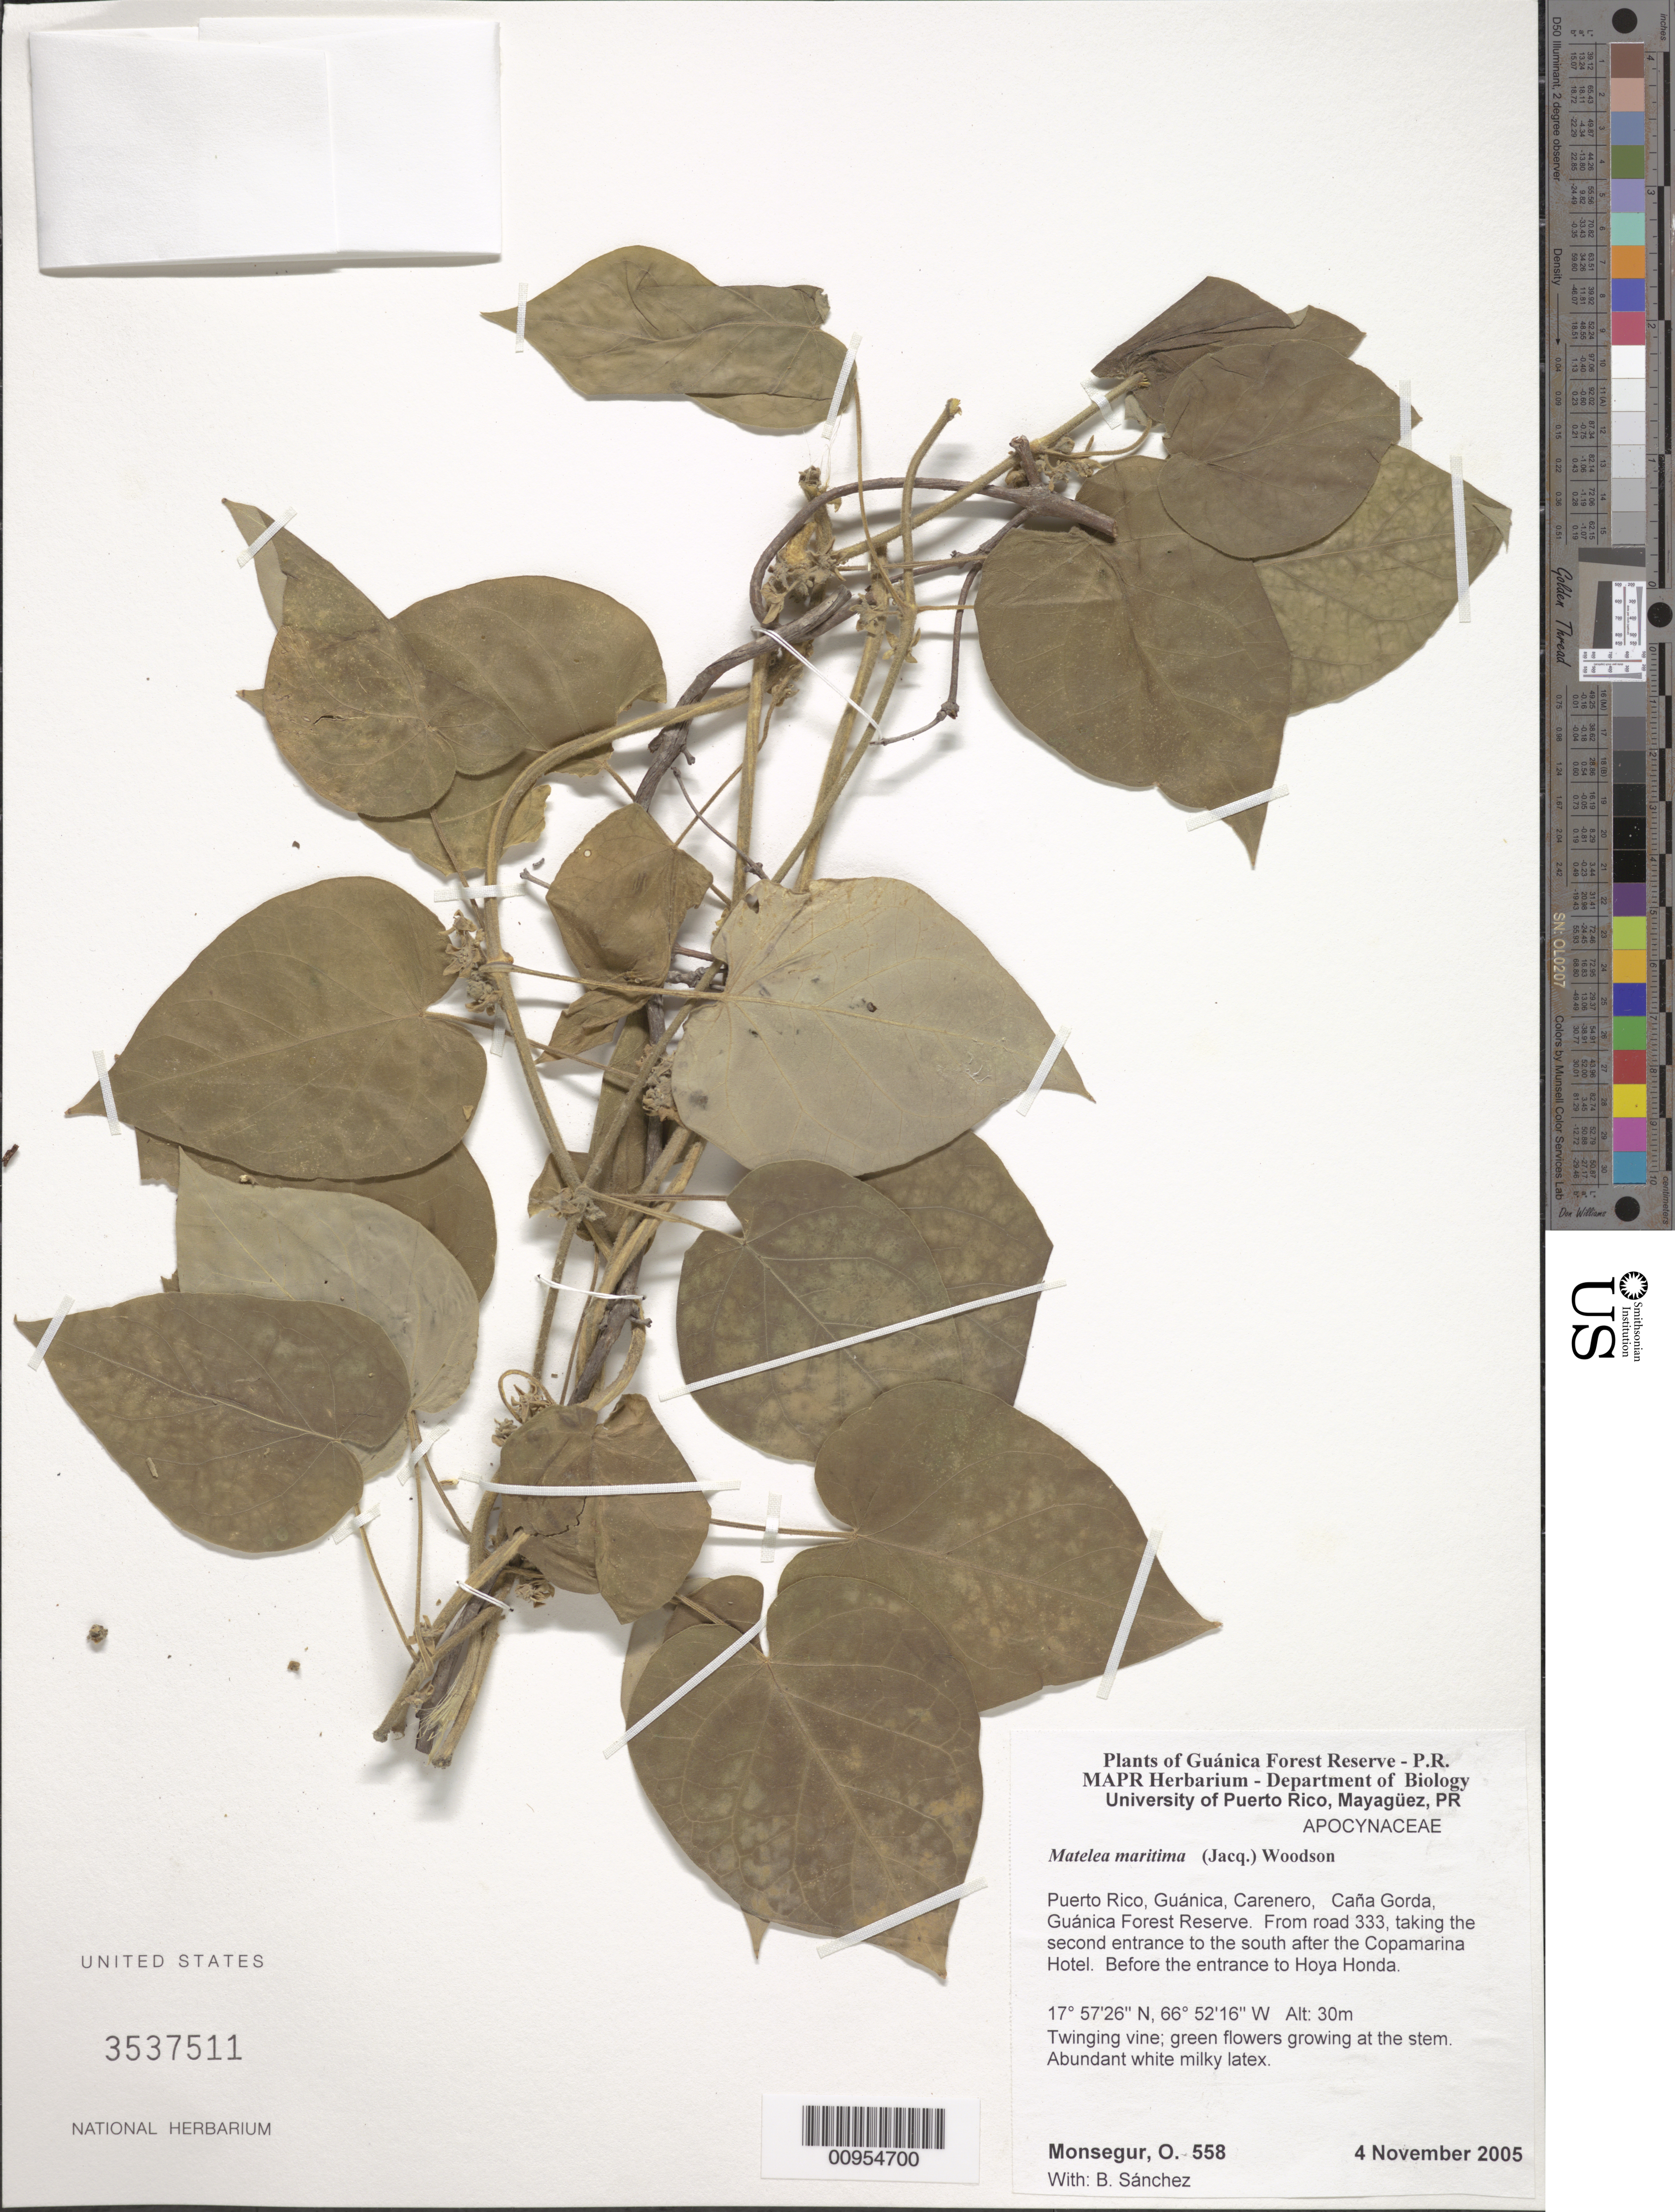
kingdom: Plantae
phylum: Tracheophyta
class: Magnoliopsida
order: Gentianales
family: Apocynaceae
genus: Matelea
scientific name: Matelea maritima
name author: (Jacq.) Woodson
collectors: O. Monsegur & B. Sánchez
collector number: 558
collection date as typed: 04 Nov 2005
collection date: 2005-11-04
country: Puerto Rico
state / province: Guánica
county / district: Carenero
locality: Guánica Forest Reserve. Caña Gorda, From road 333, taking the second entrance to the south after the Copamarina Hotel. Before the entrance to Hoya Honda.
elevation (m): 30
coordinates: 17.57257, 66.52157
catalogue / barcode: US 3537511